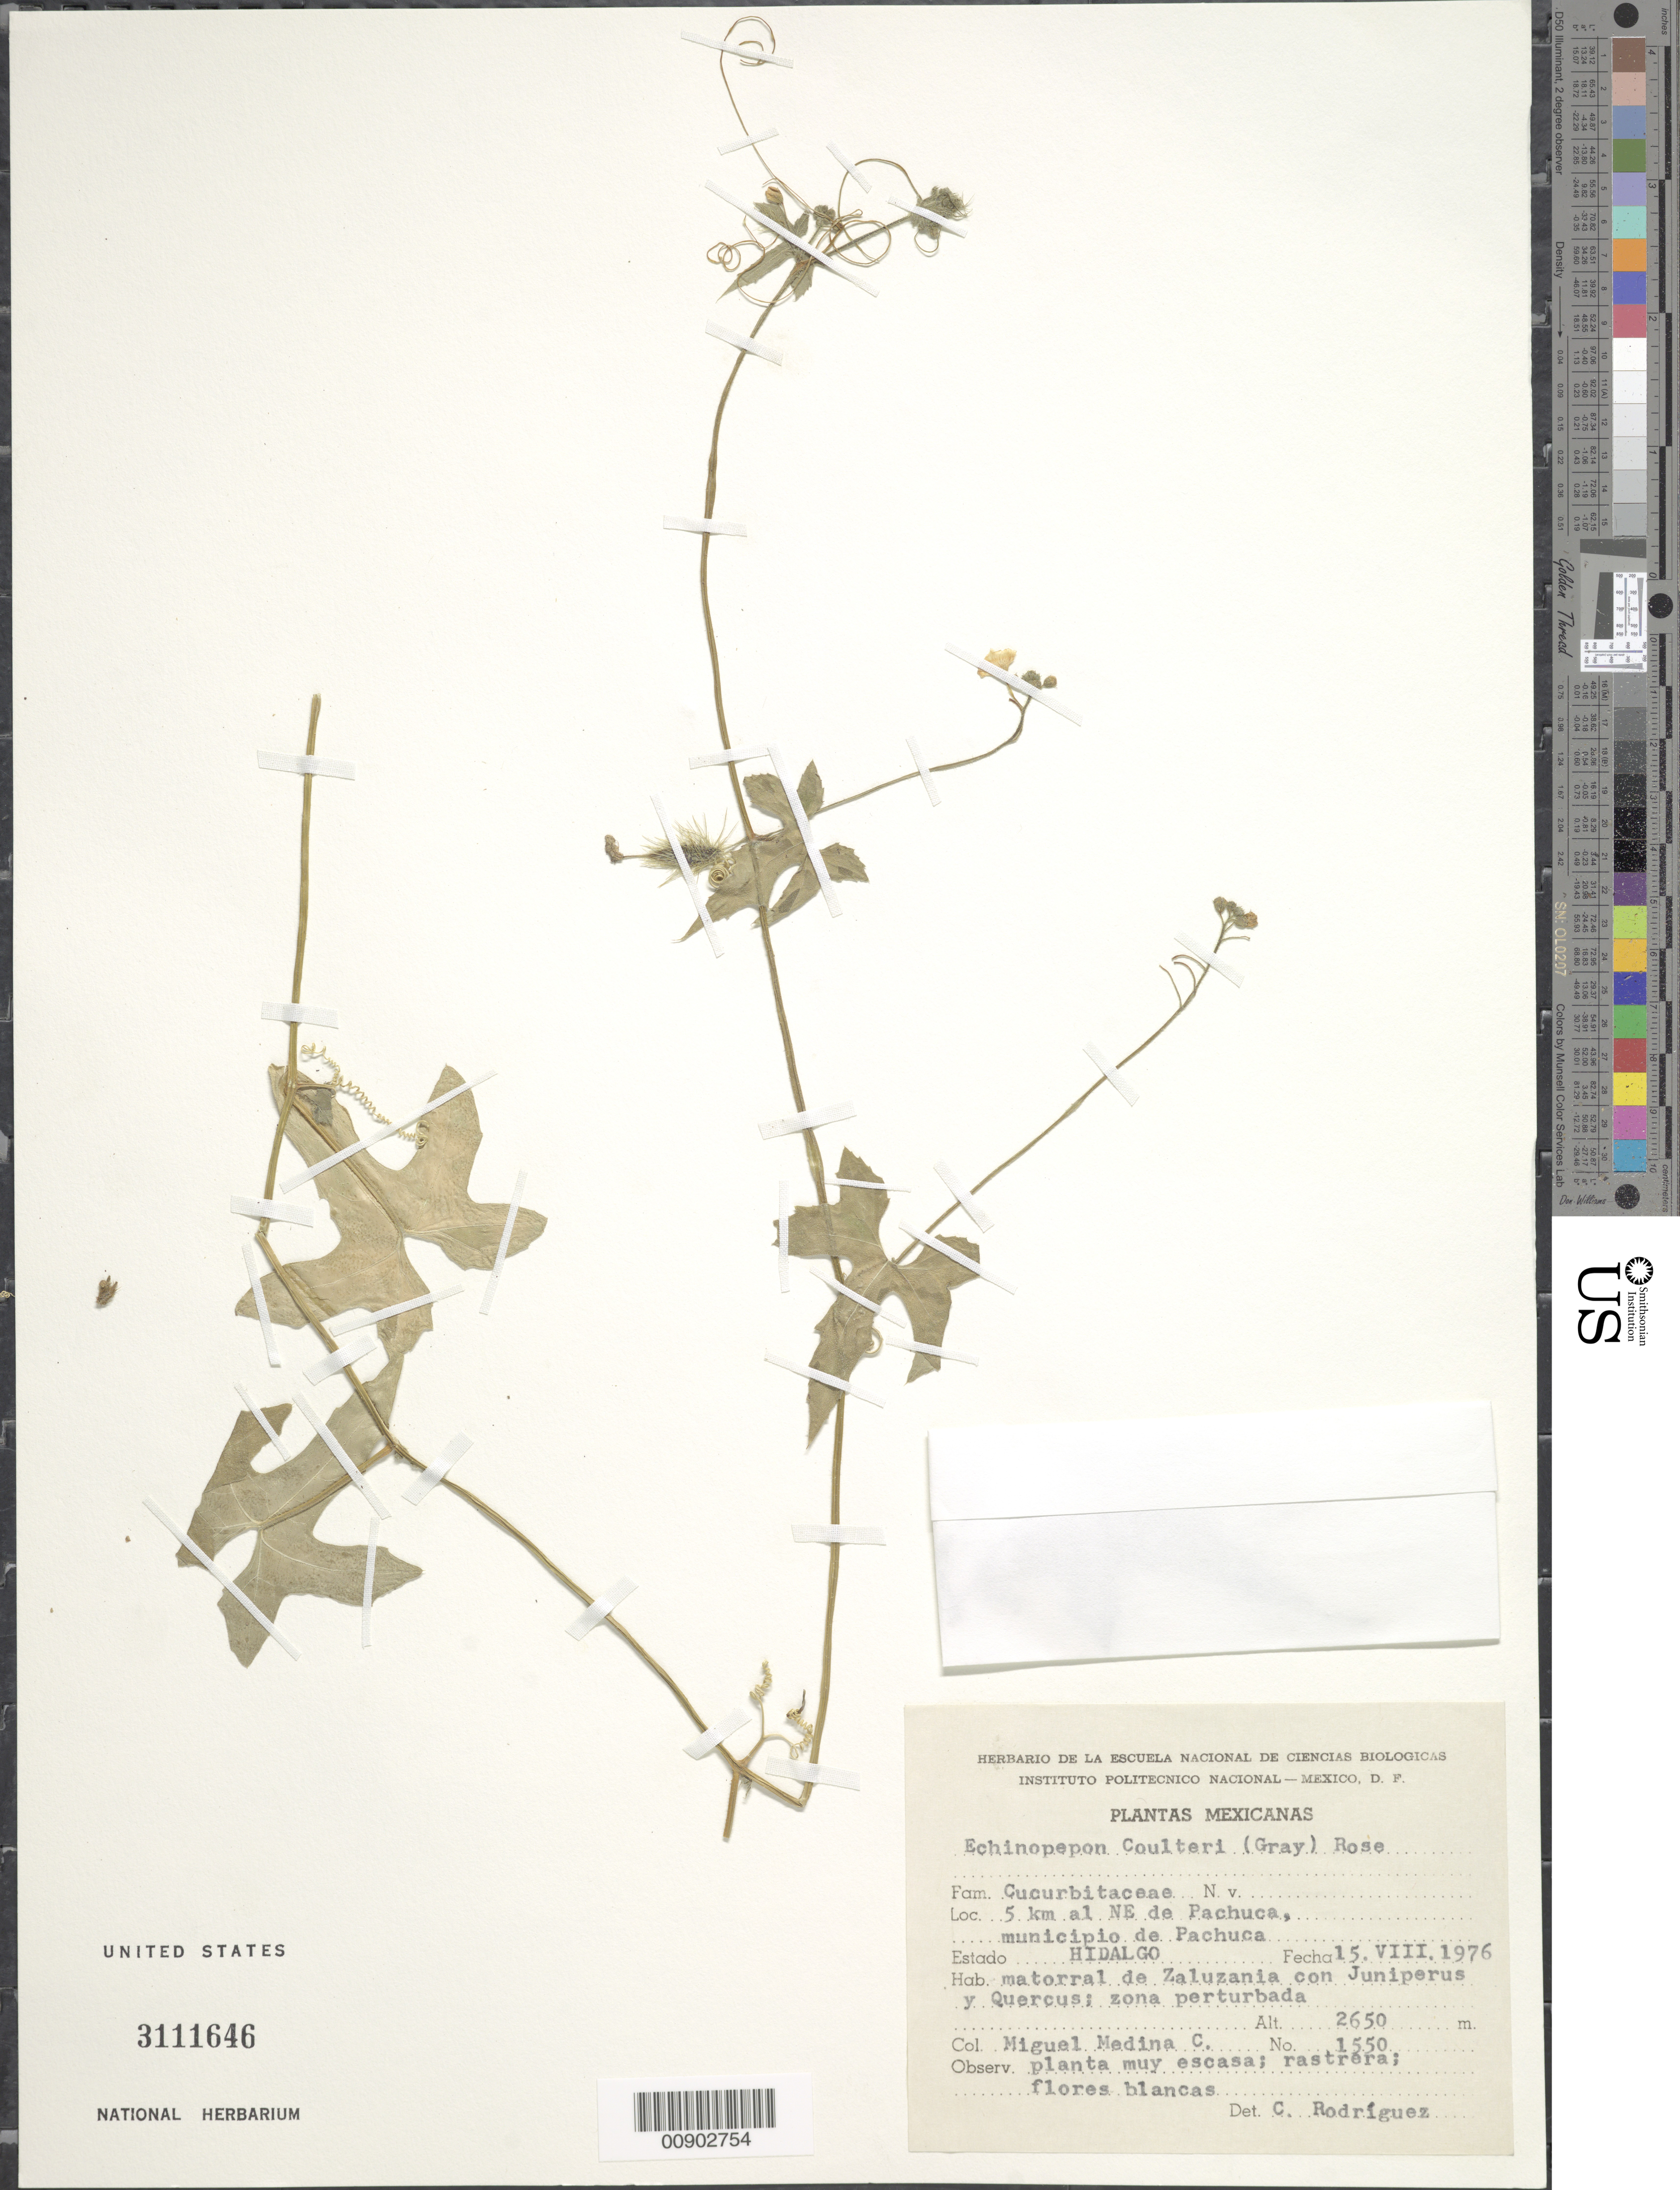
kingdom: Plantae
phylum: Tracheophyta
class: Magnoliopsida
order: Cucurbitales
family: Cucurbitaceae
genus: Echinopepon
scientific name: Echinopepon coulteri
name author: (A. Gray) Rose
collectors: Medina C., M.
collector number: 1550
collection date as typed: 15 Aug 1976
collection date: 1976-08-15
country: Mexico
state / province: Hidalgo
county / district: Pachuca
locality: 5 km al NE de Pachuca, Municipio de Pachuca, Hidalgo.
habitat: Matorral de Zaluzania con Juniperus y Quercus; zona perturbada.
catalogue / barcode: US 3111646